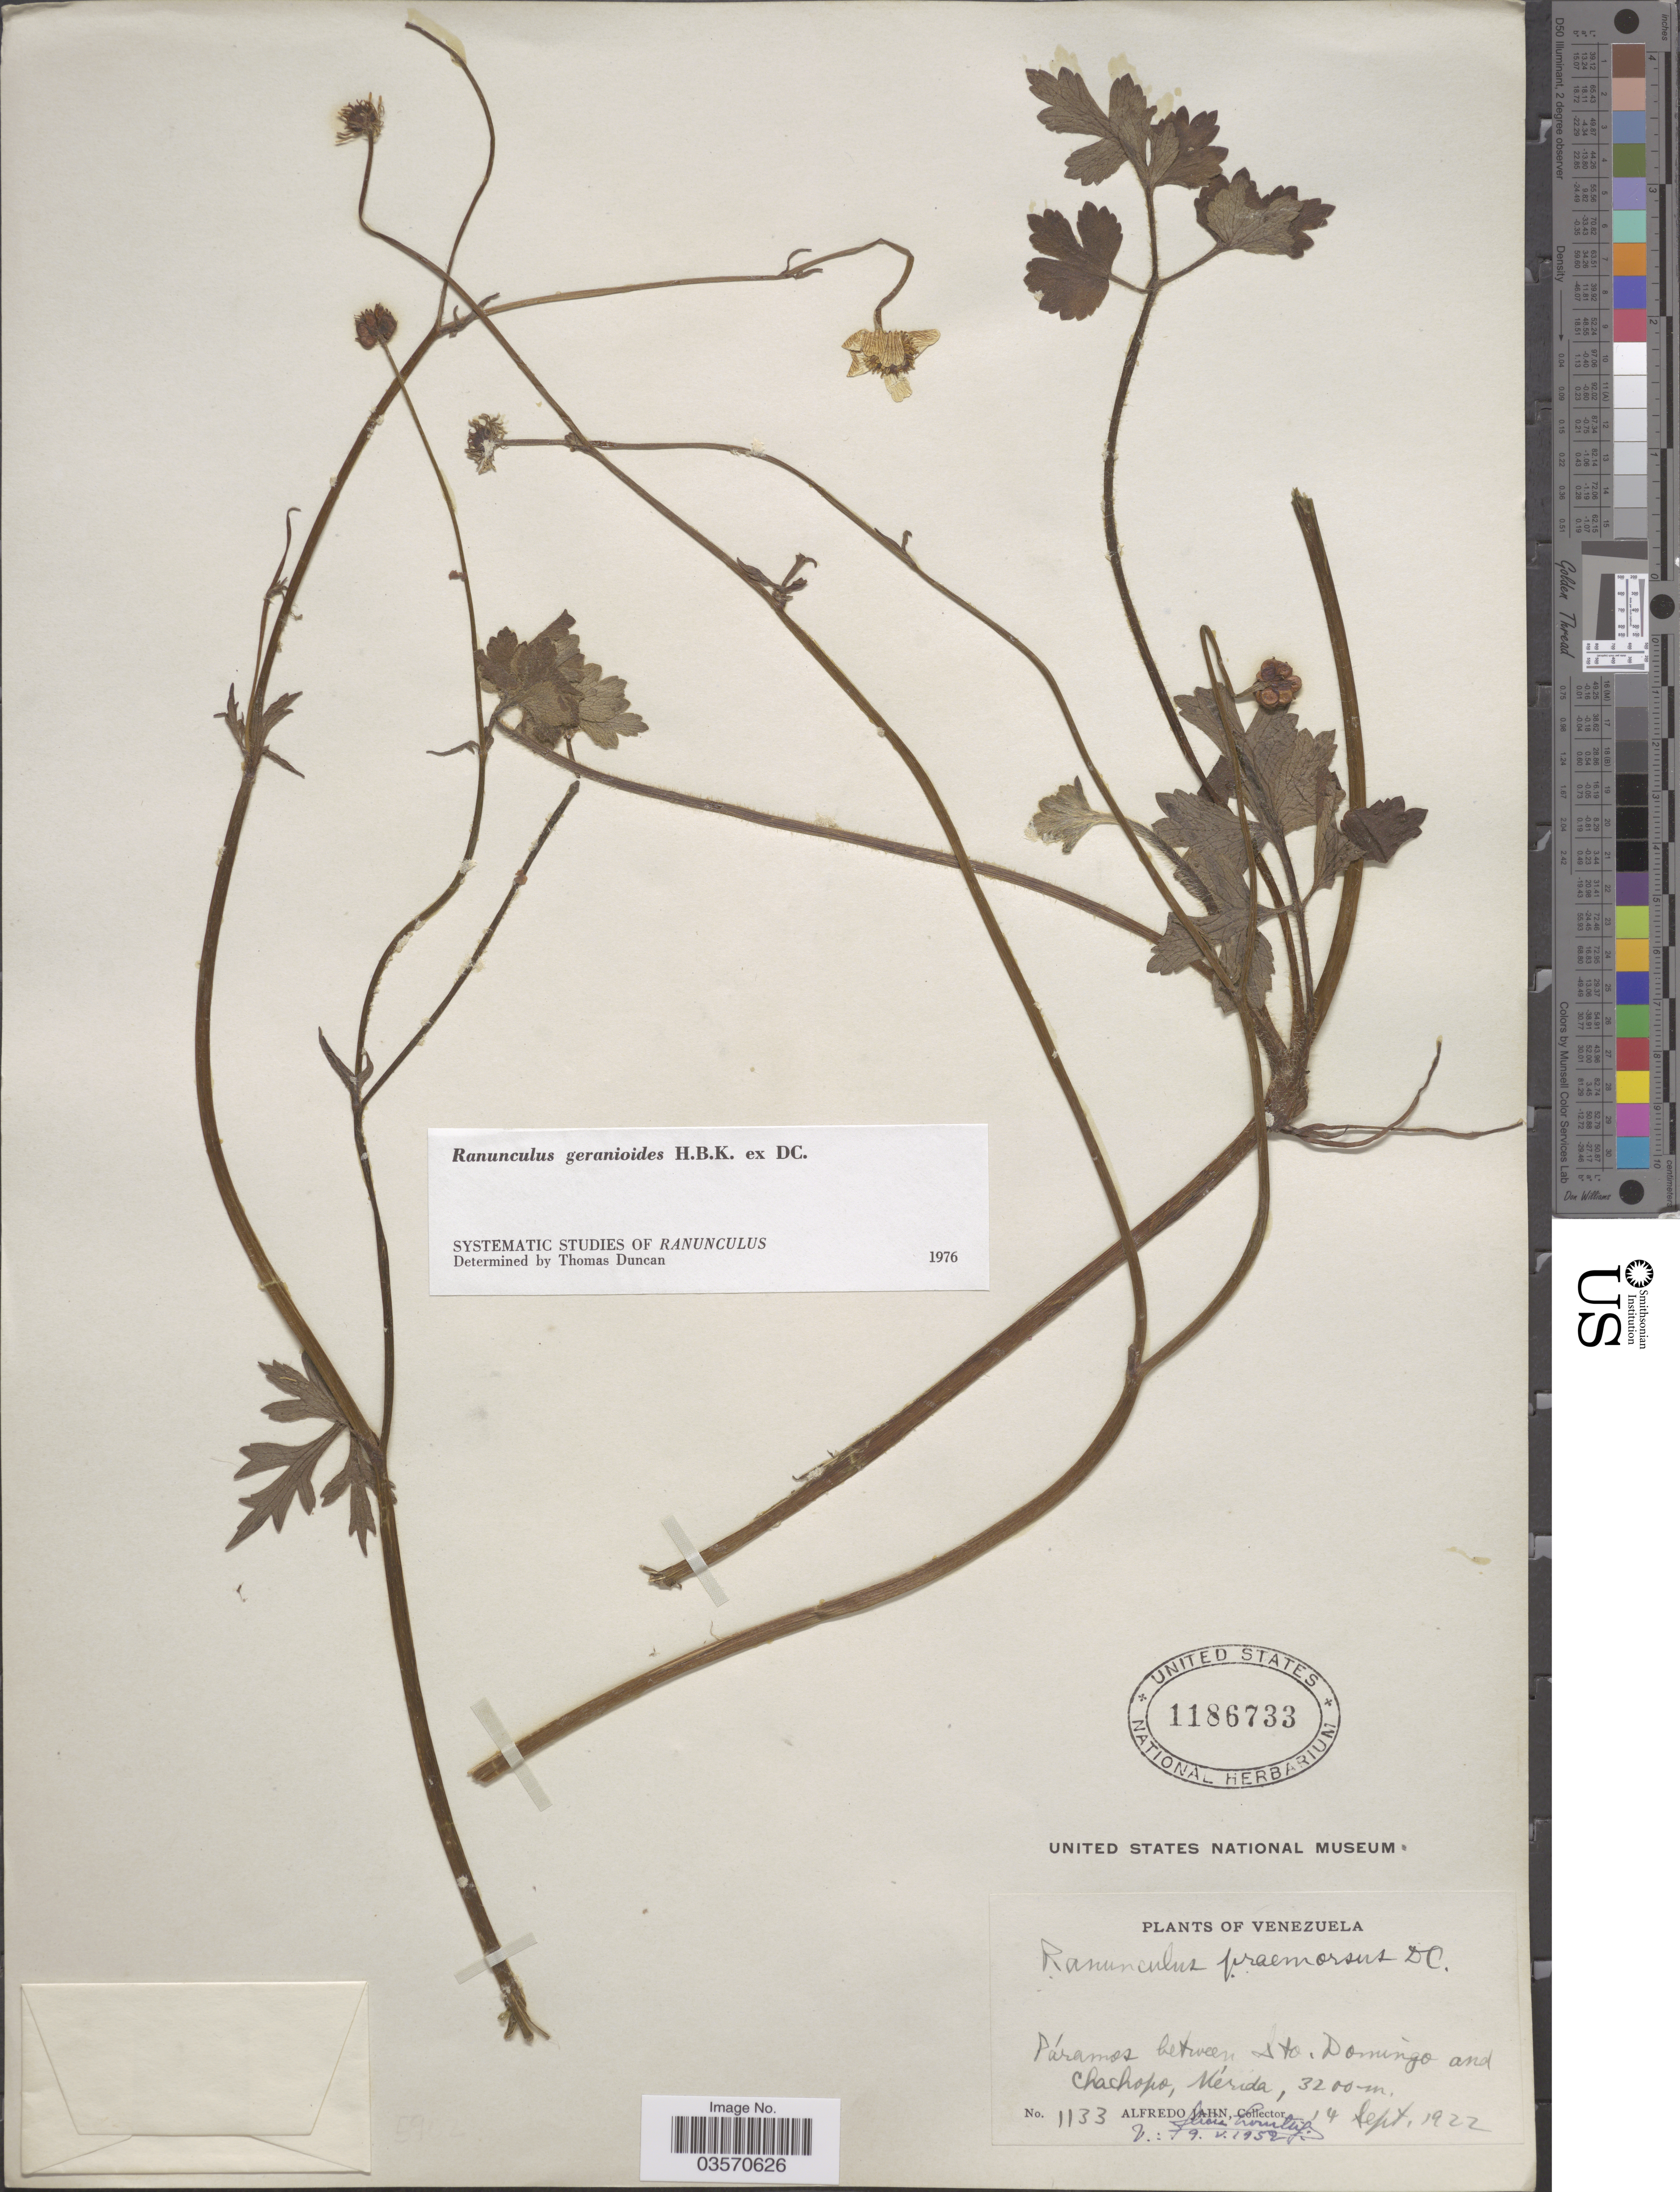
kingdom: Plantae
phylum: Tracheophyta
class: Magnoliopsida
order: Ranunculales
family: Ranunculaceae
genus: Ranunculus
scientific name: Ranunculus geranioides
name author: Humb. et al. ex DC.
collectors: A. Jahn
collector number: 1133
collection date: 1922-09-14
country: Venezuela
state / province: Mérida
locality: Páramos between Sto. Domingo and Chachopo.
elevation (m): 3200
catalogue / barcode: US 1186733